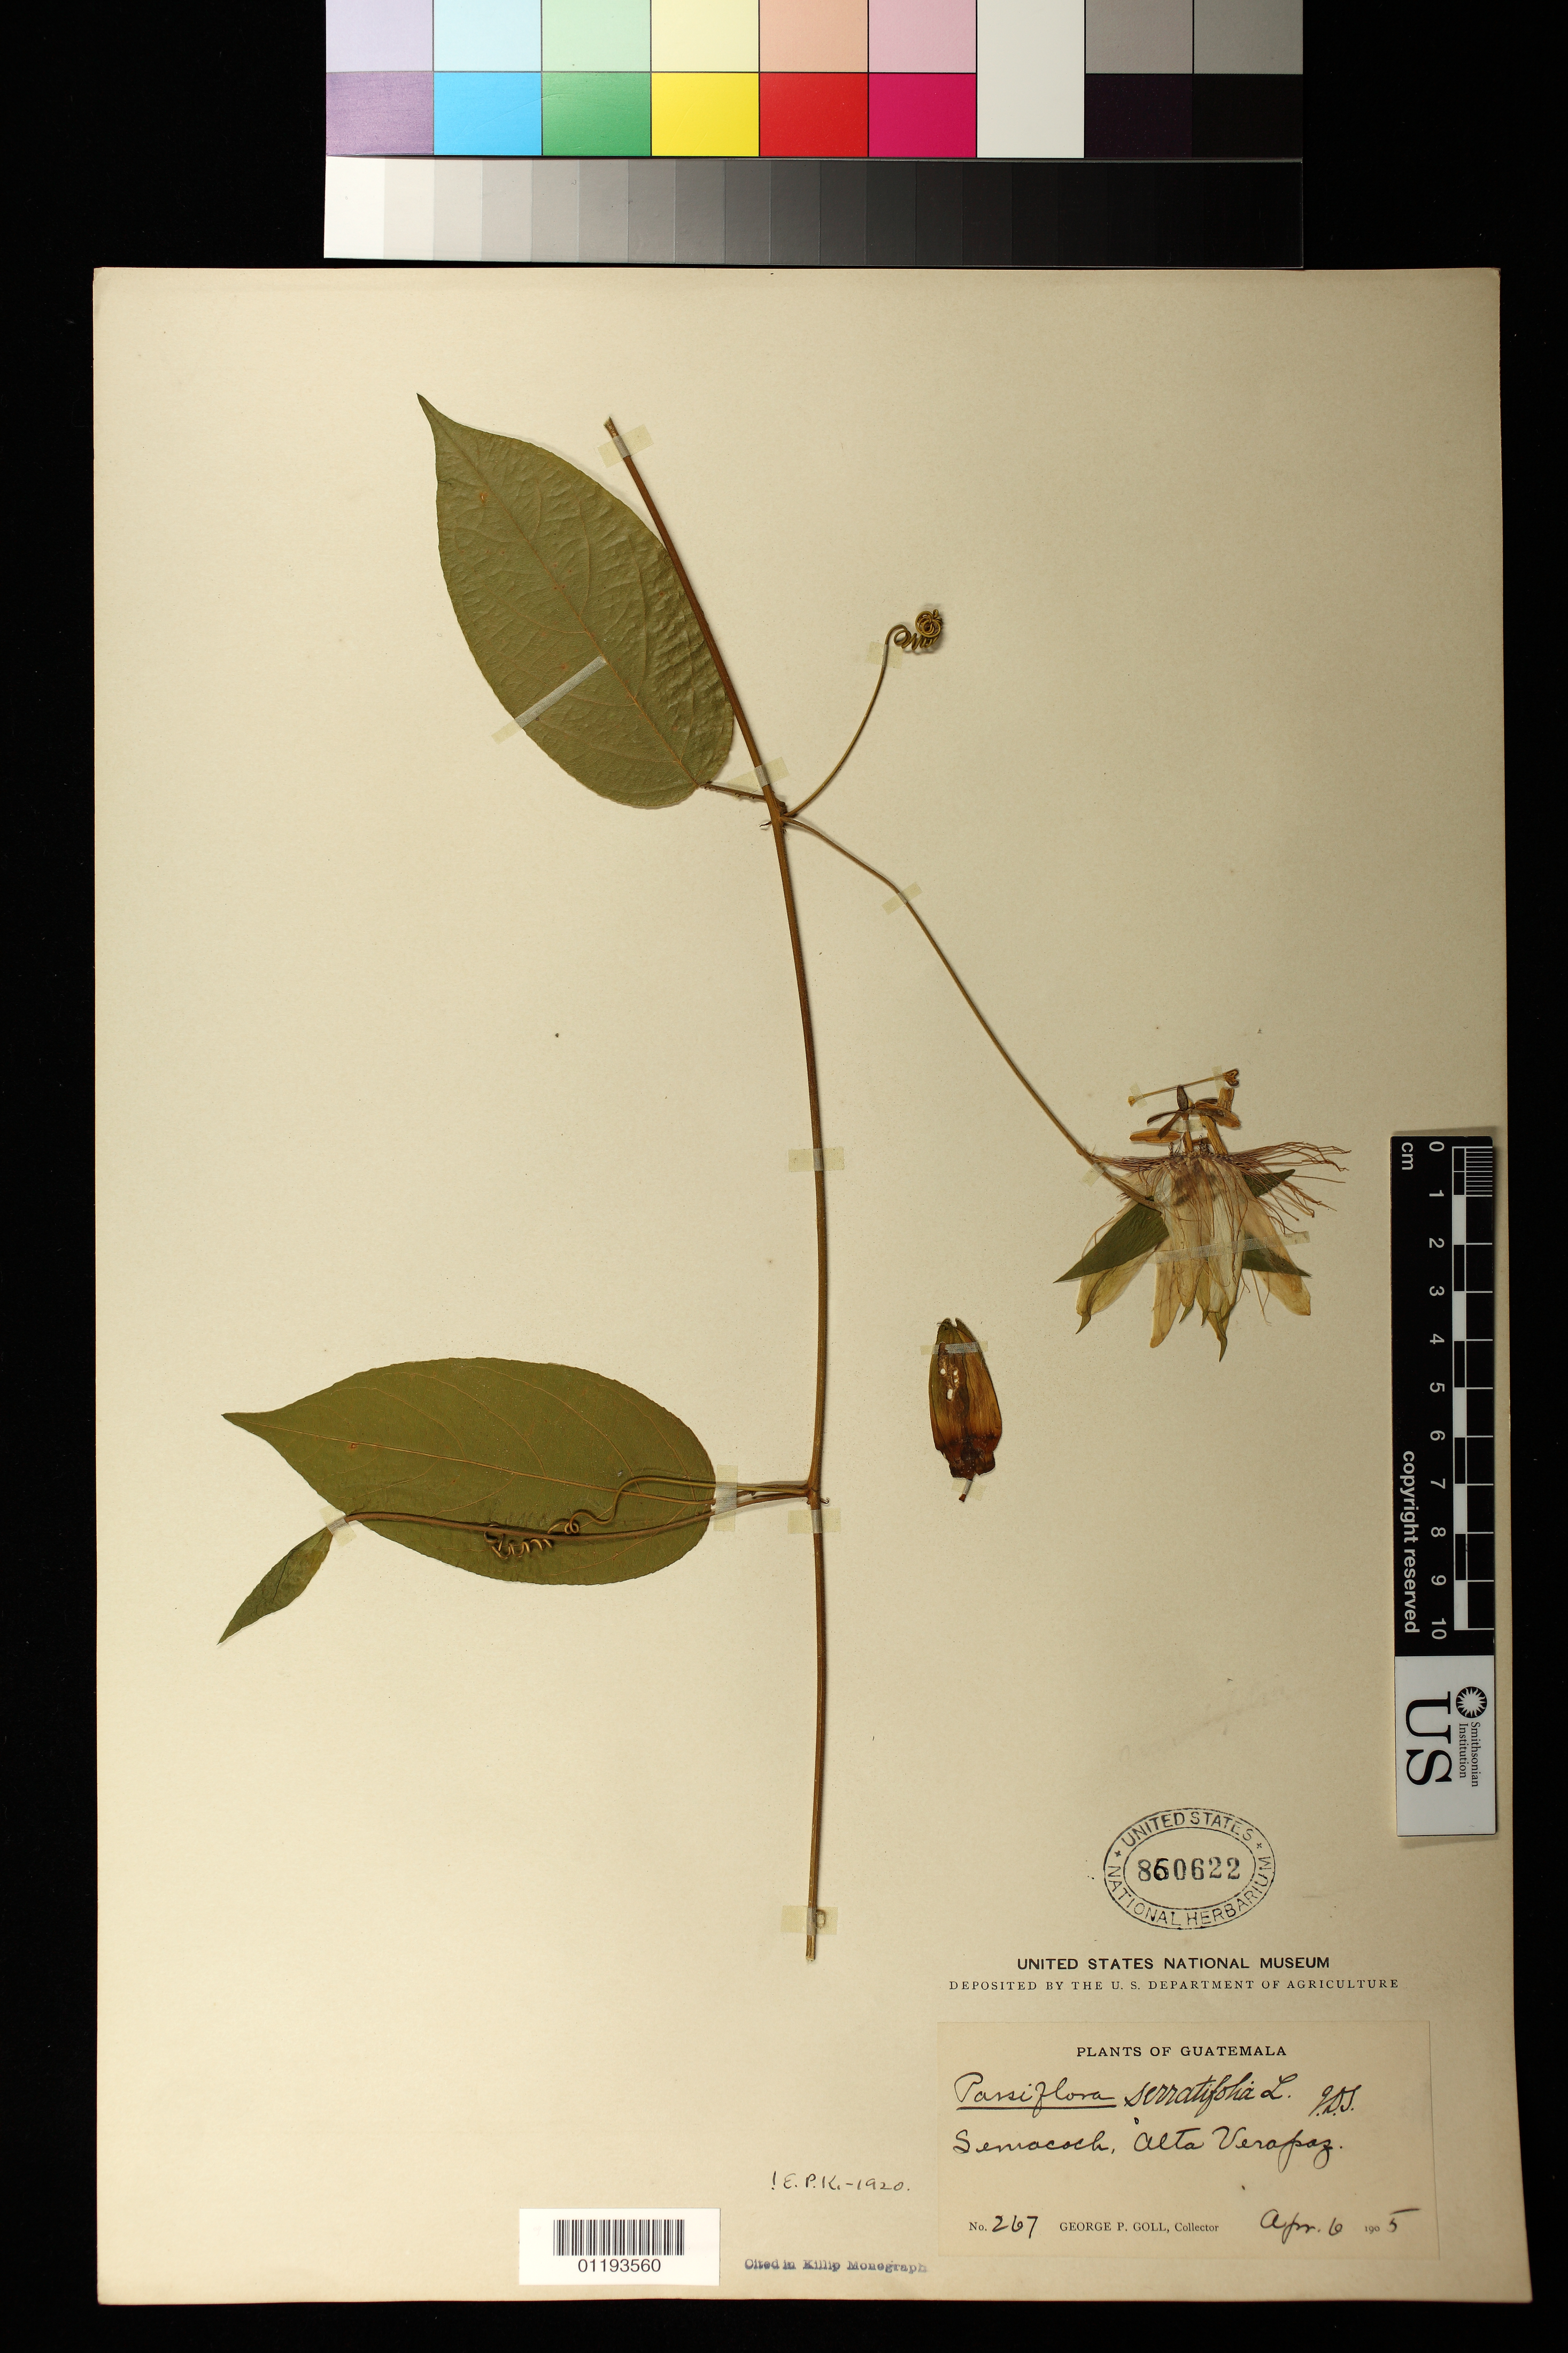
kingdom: Plantae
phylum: Tracheophyta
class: Magnoliopsida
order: Malpighiales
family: Passifloraceae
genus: Passiflora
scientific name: Passiflora serratifolia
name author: L.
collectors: G. Goll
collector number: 267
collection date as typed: Apr 6 1905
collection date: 1905-04-06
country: Guatemala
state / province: Alta Verapaz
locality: Semococh, Alta Verapaz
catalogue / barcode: US 860622